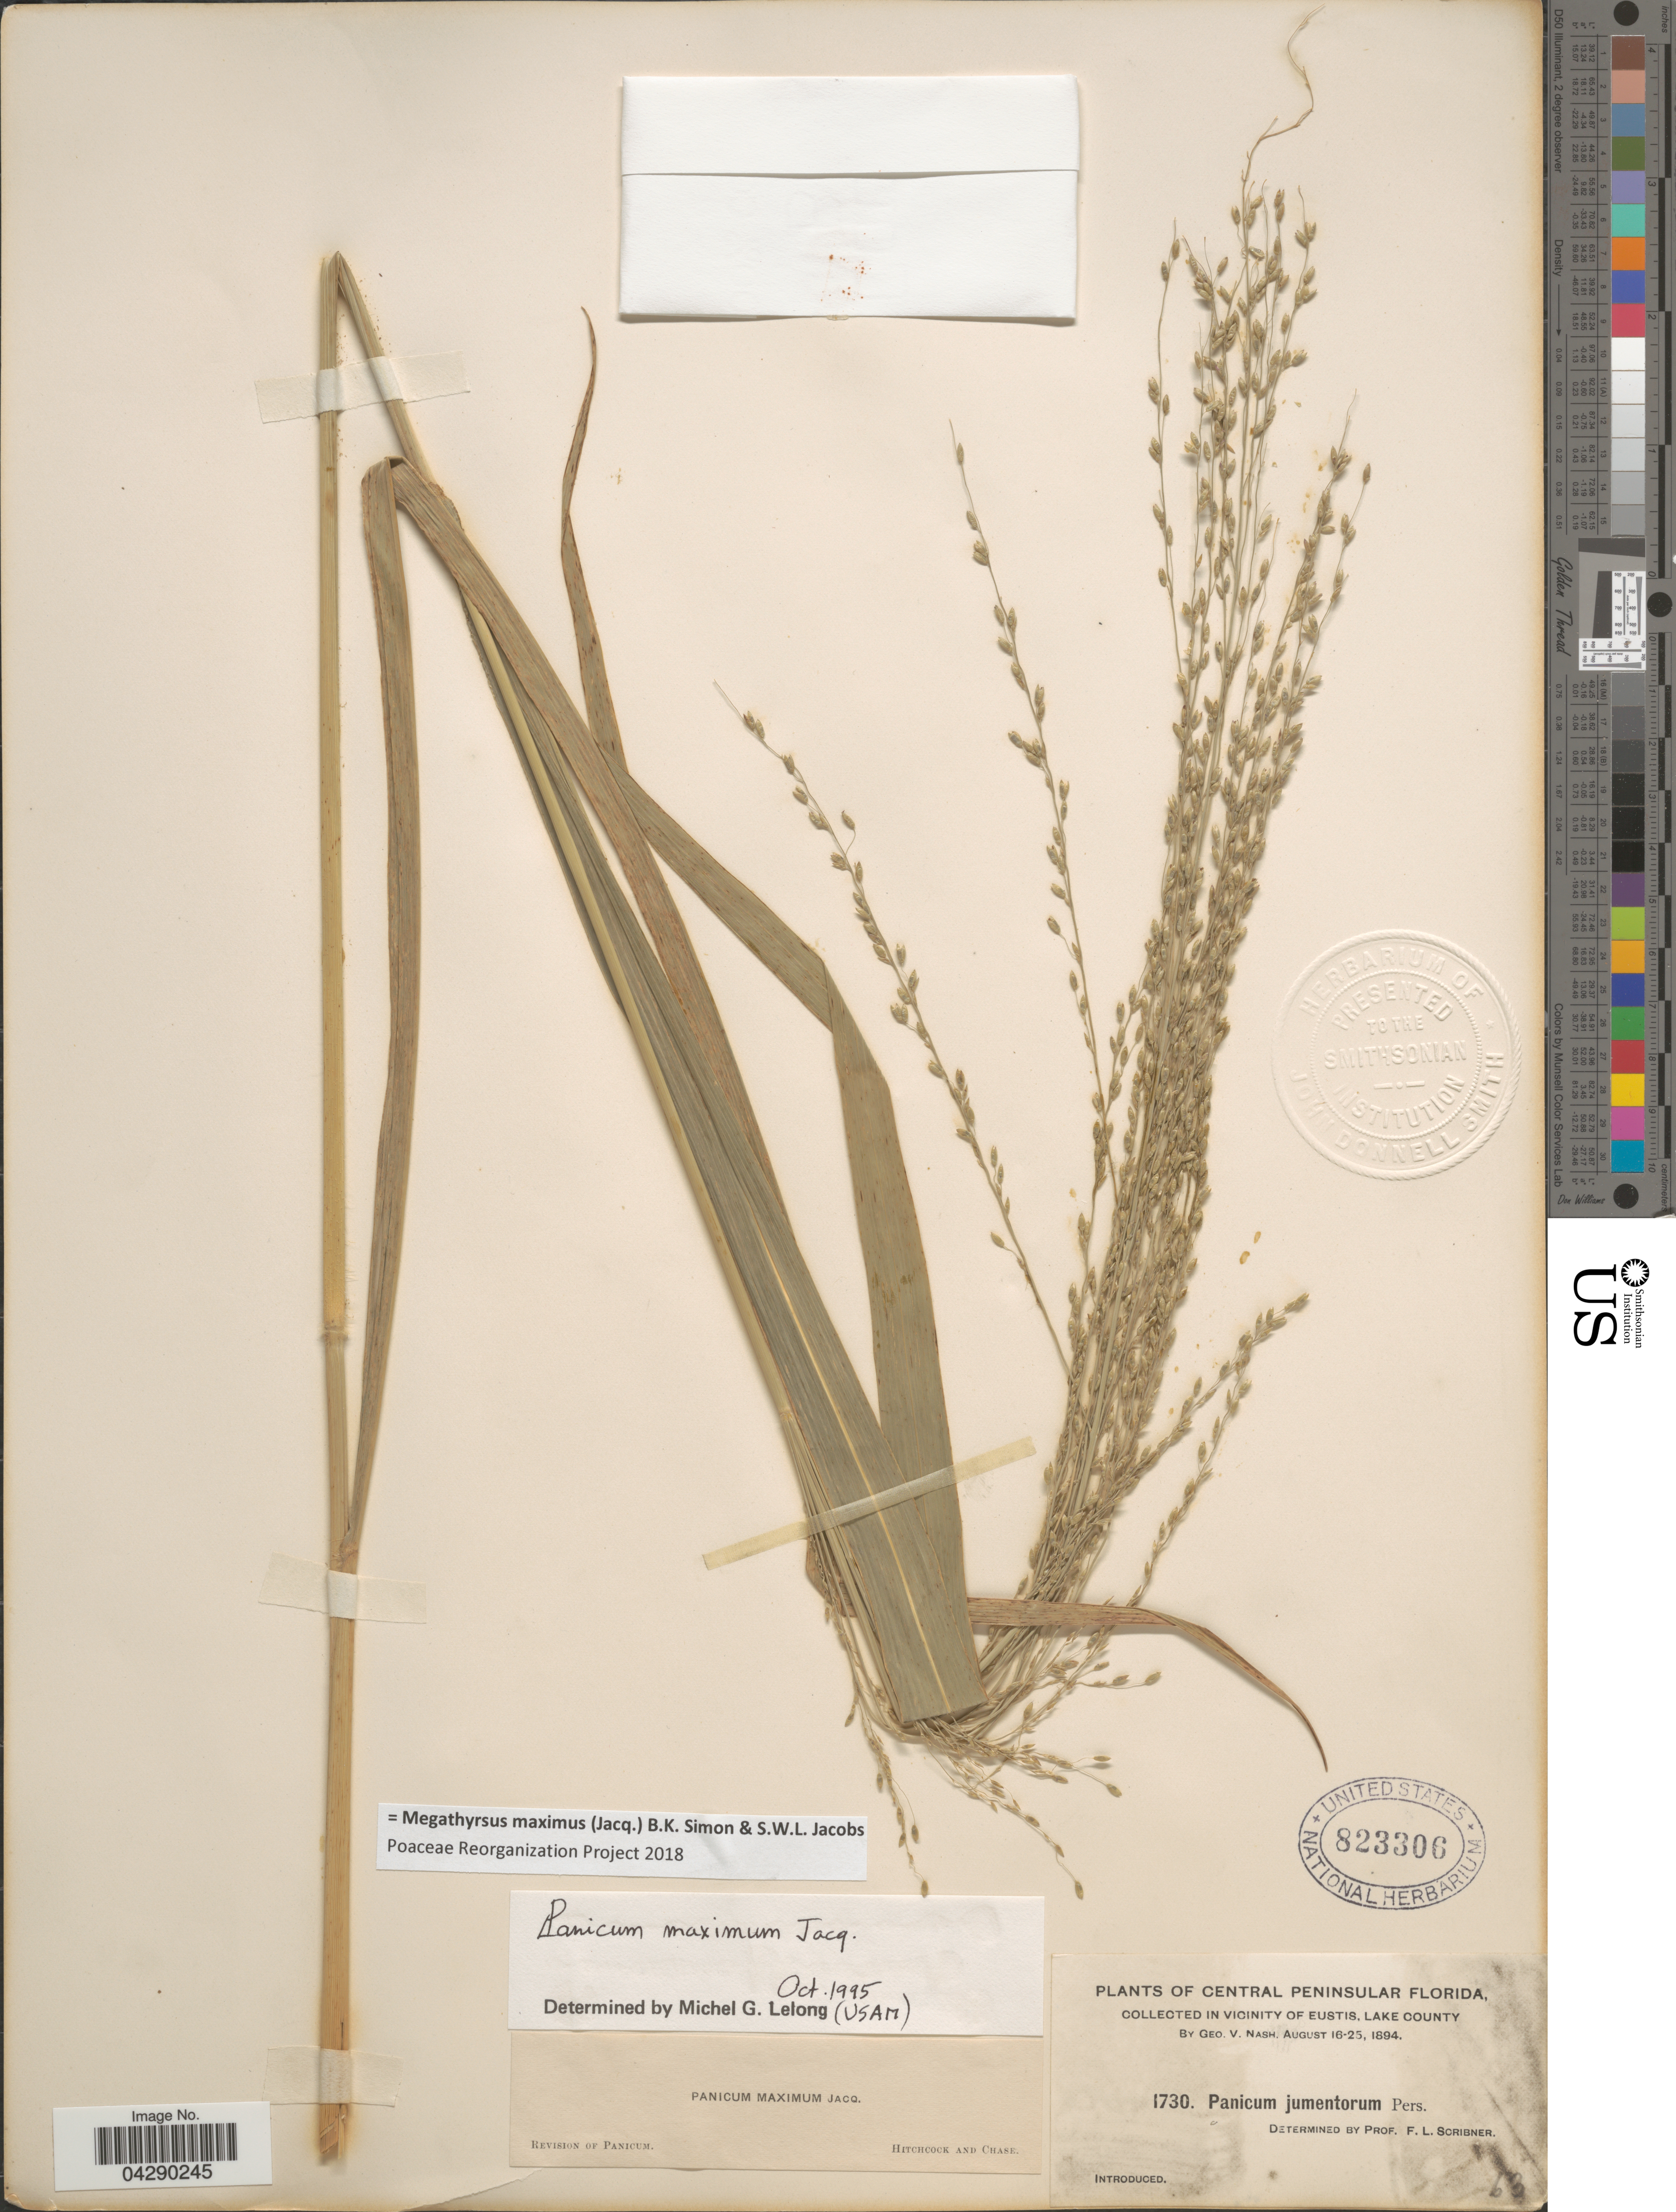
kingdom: Plantae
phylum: Tracheophyta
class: Liliopsida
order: Poales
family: Poaceae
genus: Megathyrsus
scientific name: Megathyrsus maximus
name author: (Jacq.) B.K. Simon & S.W.L. Jacobs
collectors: G. V. Nash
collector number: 1730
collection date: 1894-08-16/1894-08-25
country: United States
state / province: Florida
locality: Central Peninsular Florida, in vicinity of Eustis, Lake County.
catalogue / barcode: US 823306